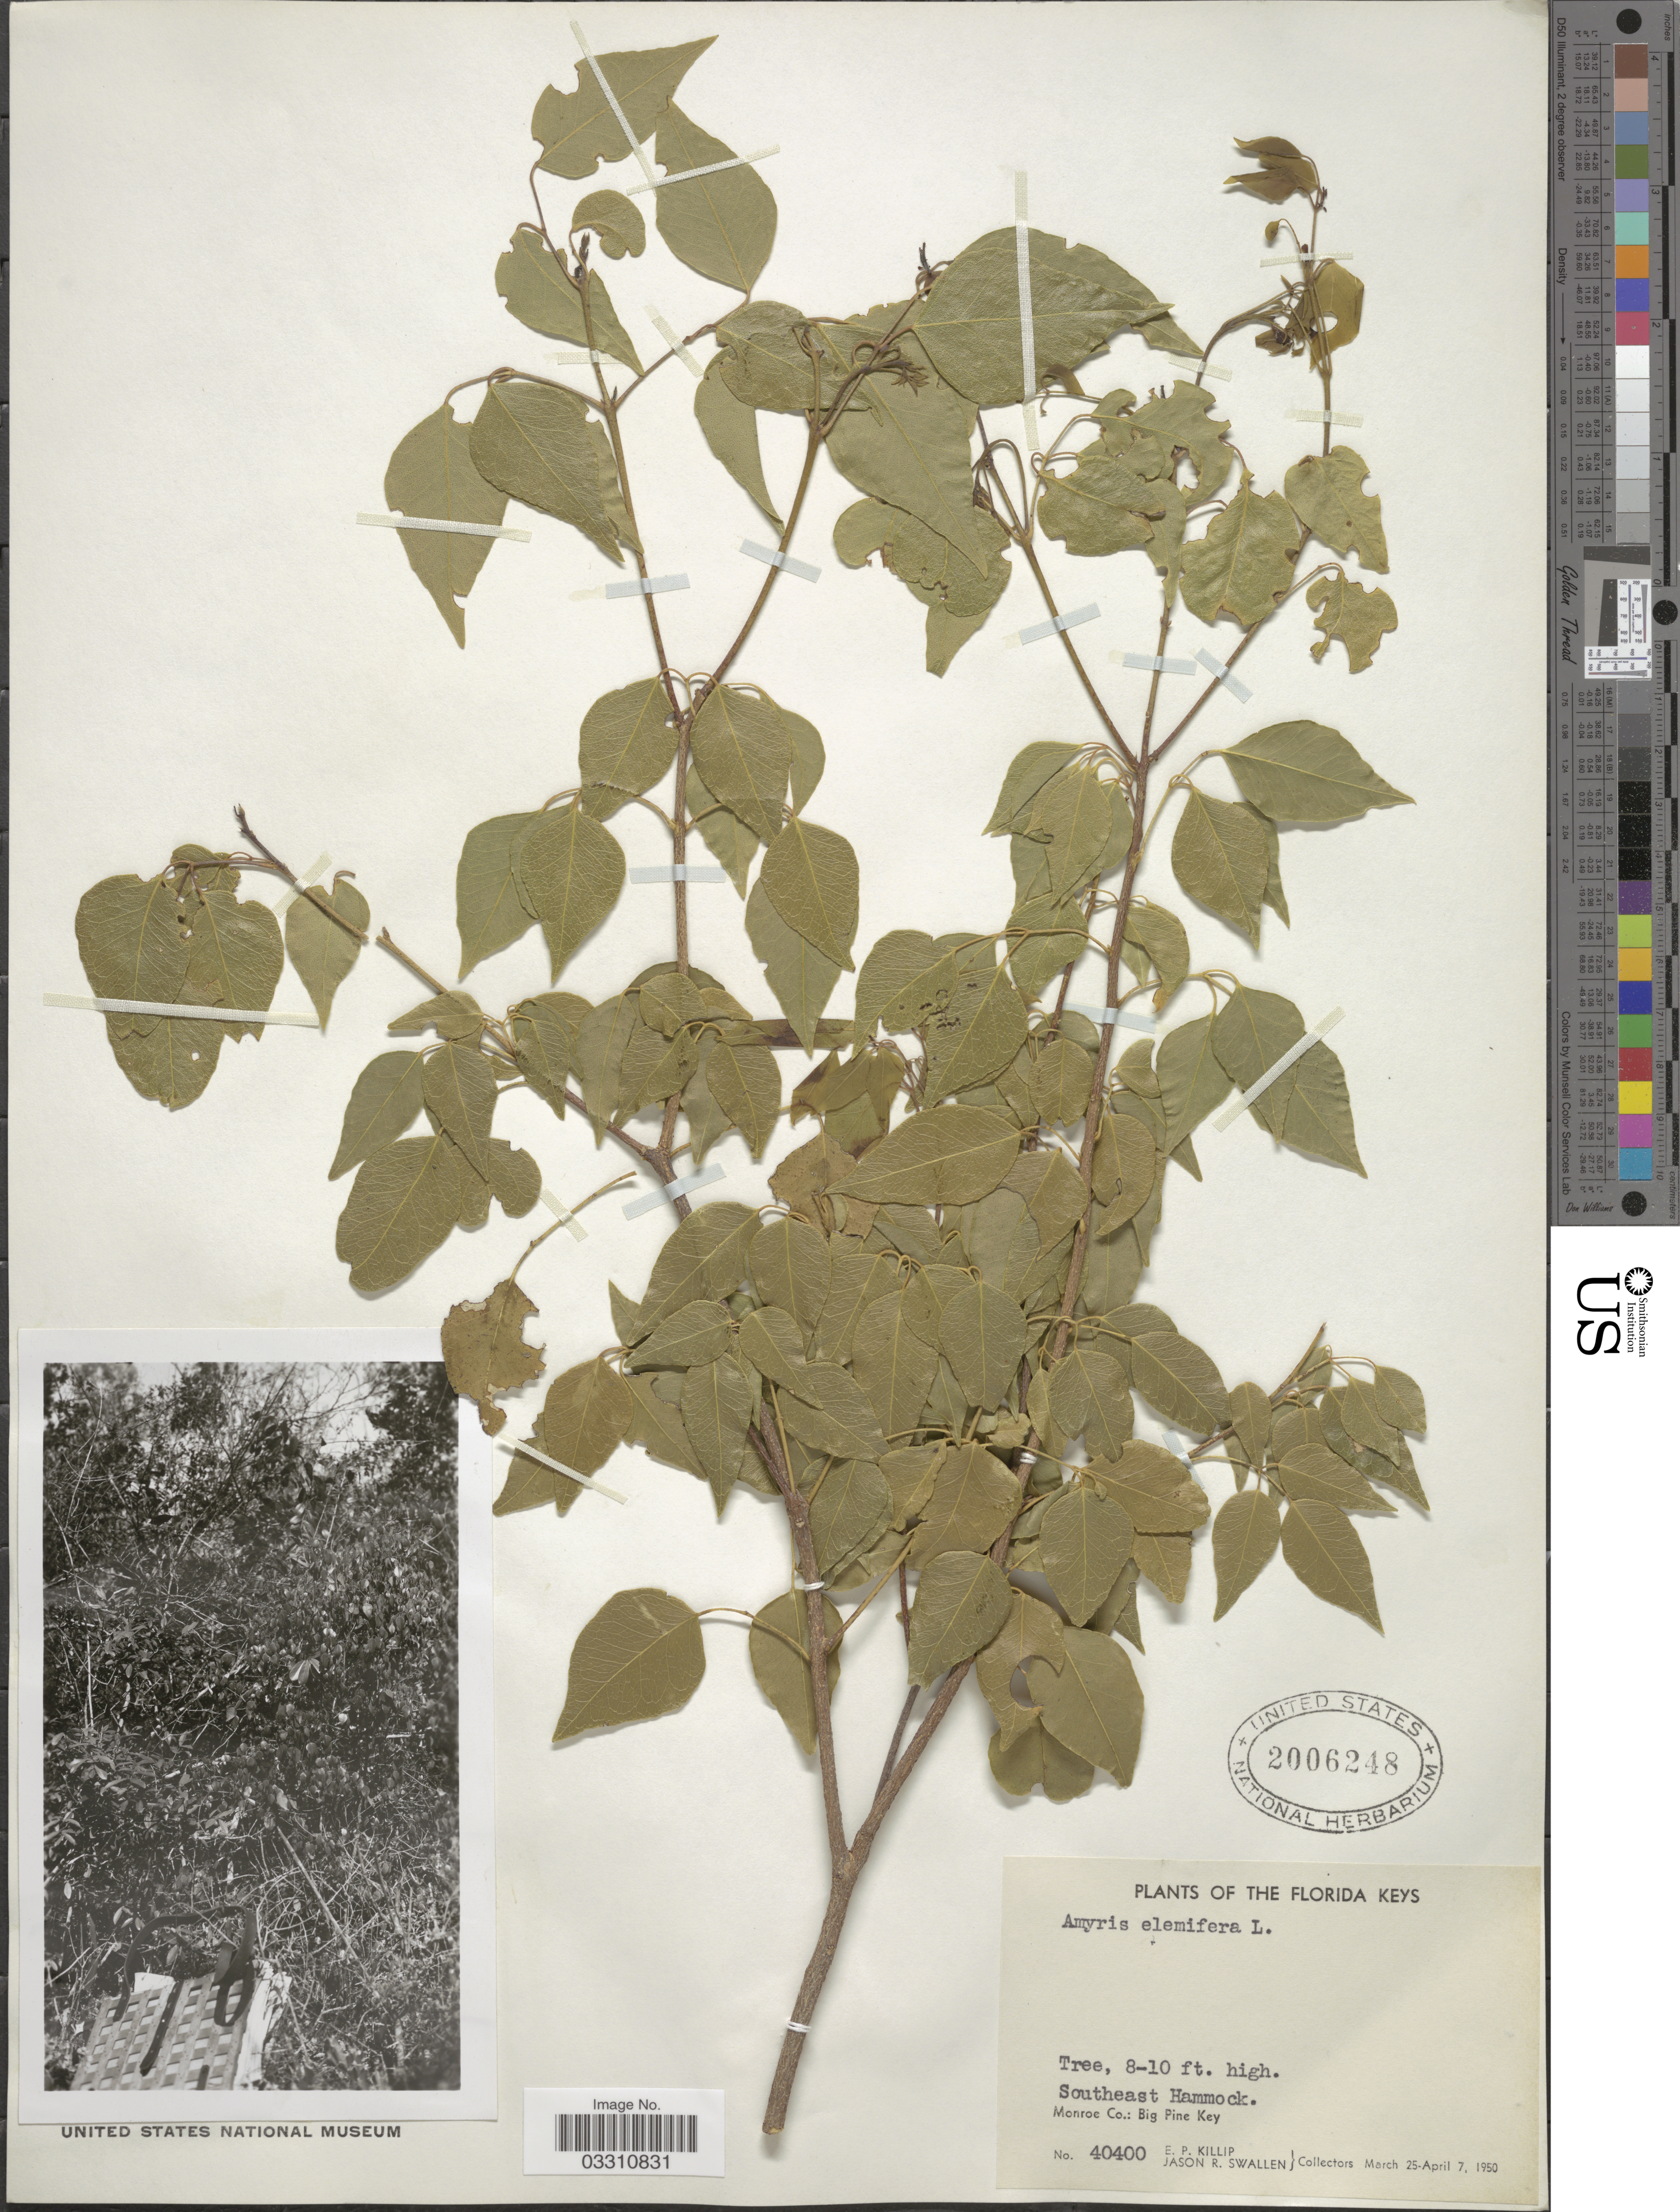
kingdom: Plantae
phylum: Tracheophyta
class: Magnoliopsida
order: Sapindales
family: Rutaceae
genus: Amyris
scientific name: Amyris elemifera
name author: L.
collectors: E. P. Killip & J. R. Swallen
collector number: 40400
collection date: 1950-03-25/1950-04-07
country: United States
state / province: Florida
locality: Florida Keys, Southeast Hammock, Monroe Co.: Big Pine Key.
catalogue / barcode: US 2006248